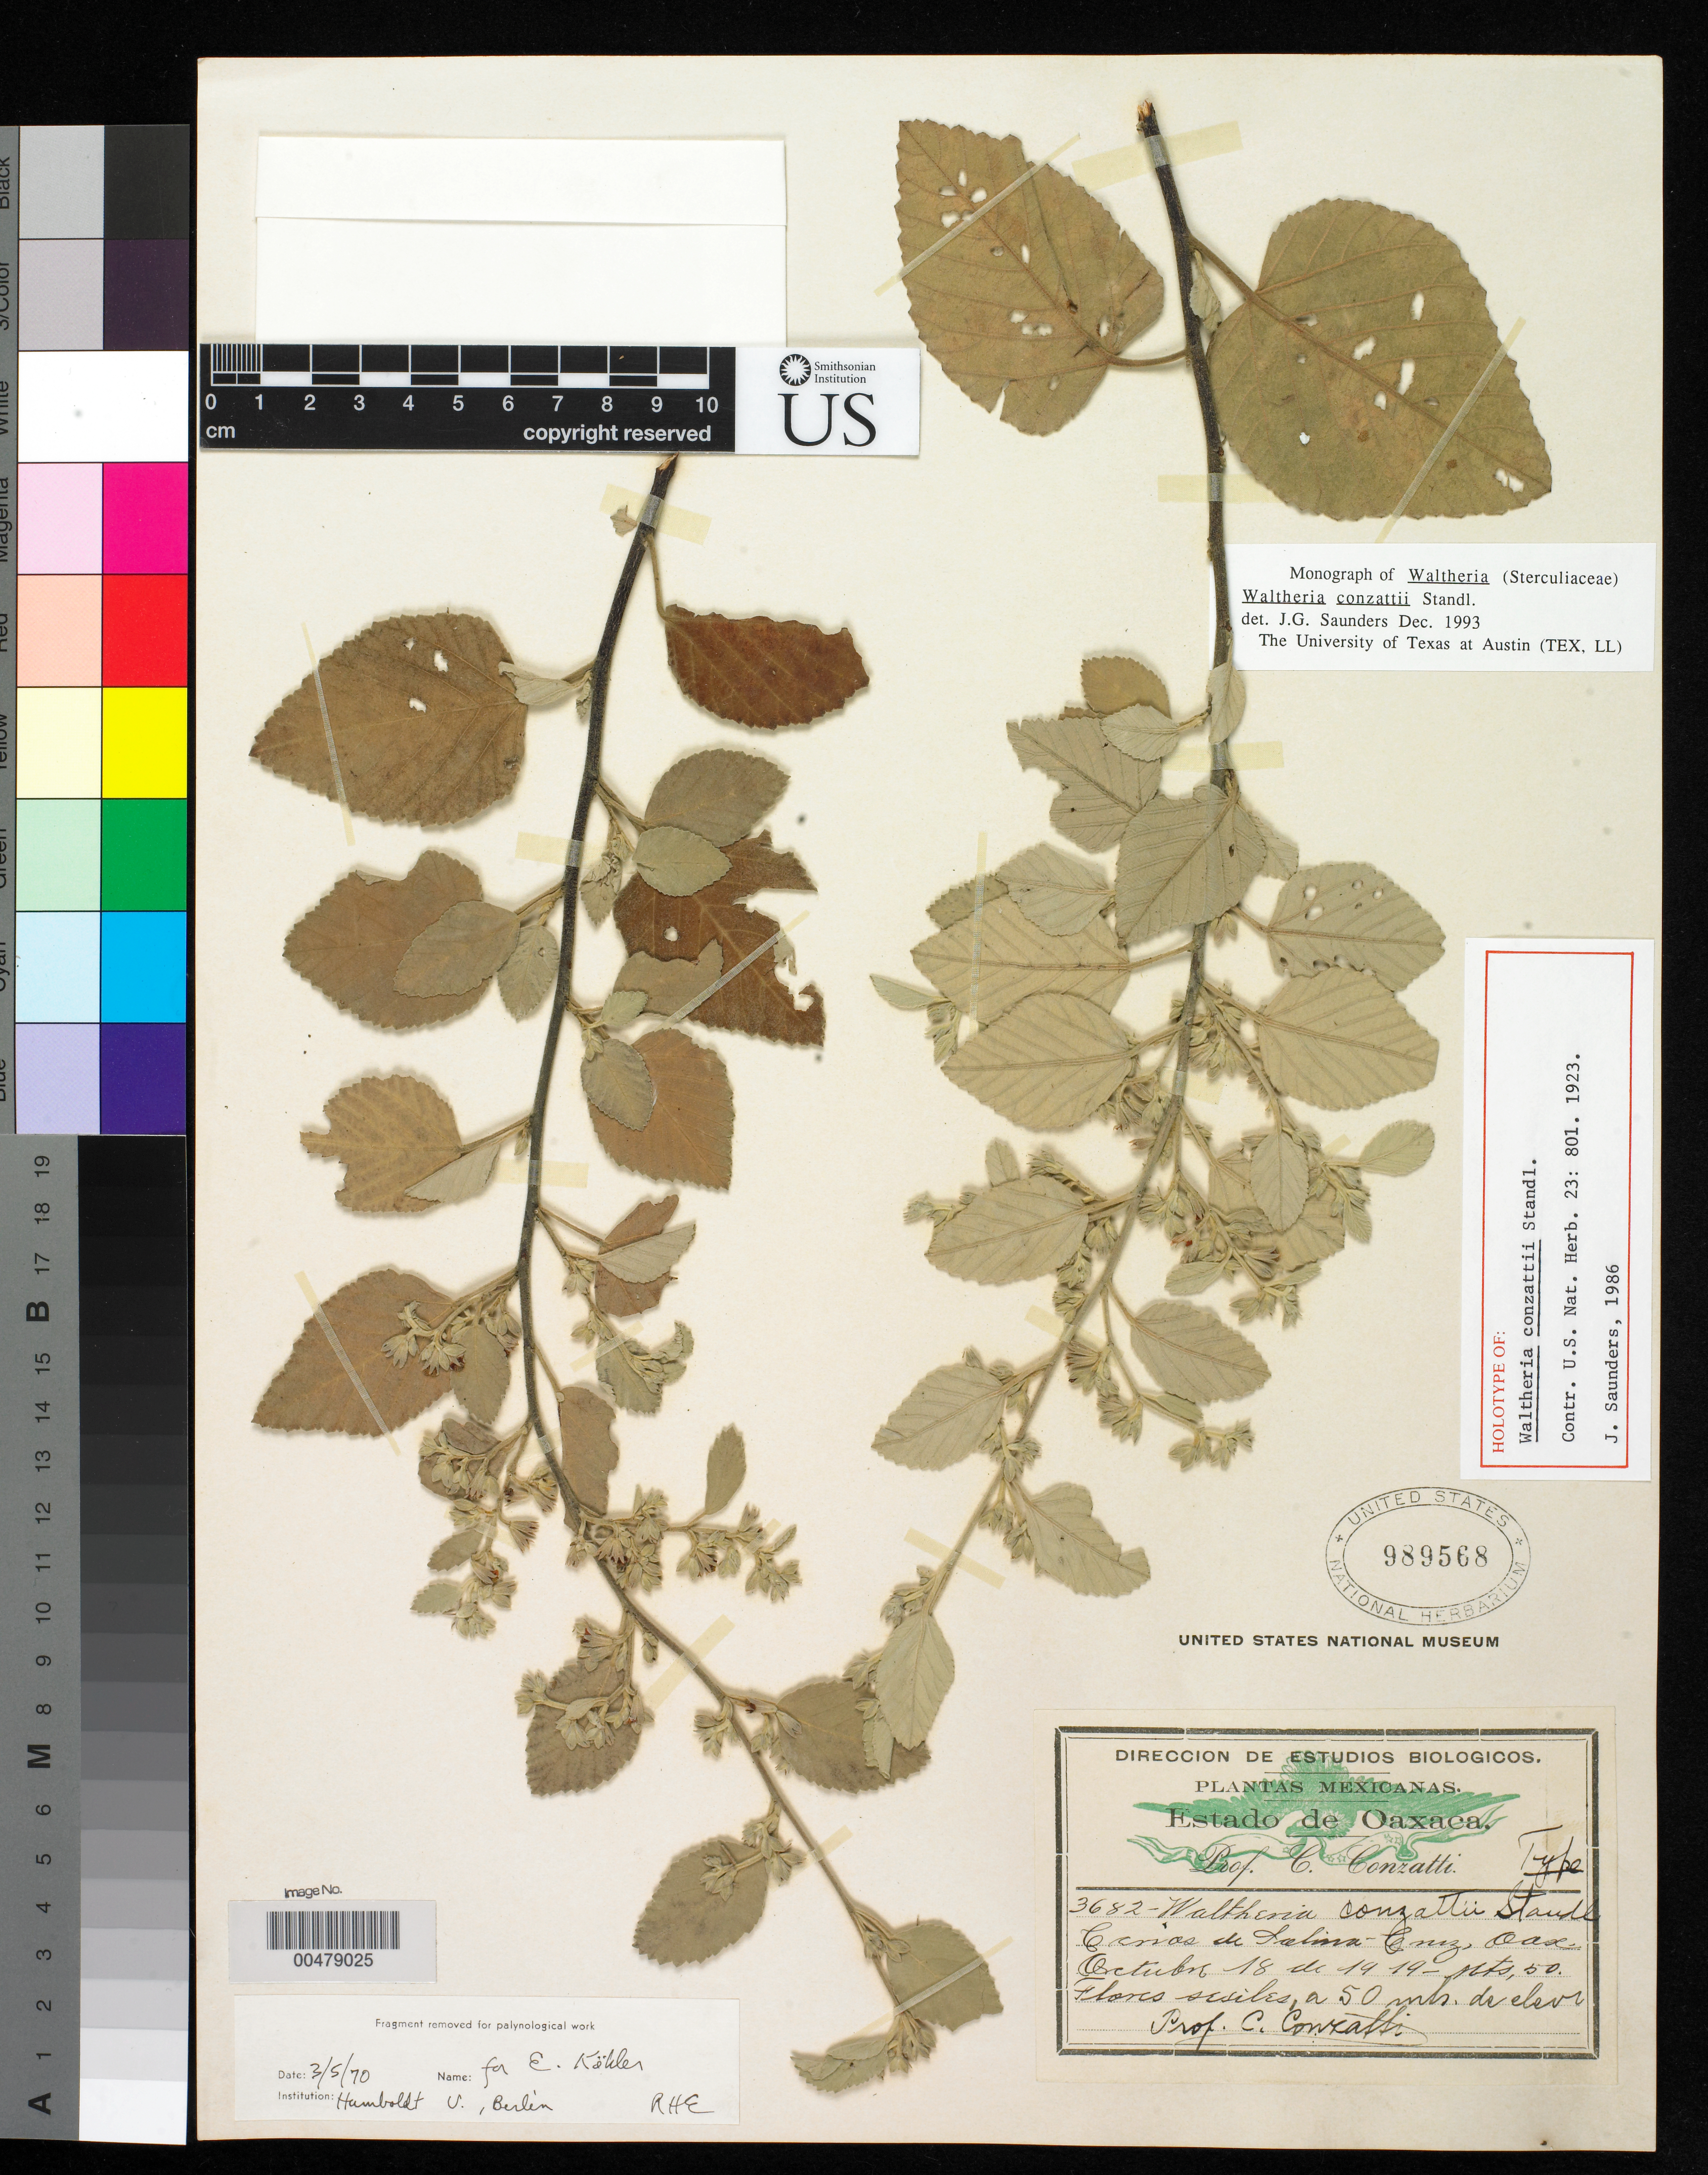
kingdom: Plantae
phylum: Tracheophyta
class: Magnoliopsida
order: Malvales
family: Malvaceae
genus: Waltheria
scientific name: Waltheria conzattii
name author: Standl.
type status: Holotype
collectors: C. Conzatti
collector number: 3682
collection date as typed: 18 Oct 1919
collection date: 1919-10-18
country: Mexico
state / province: Oaxaca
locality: Canos de Salina Cruz.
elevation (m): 50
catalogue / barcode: US 989568